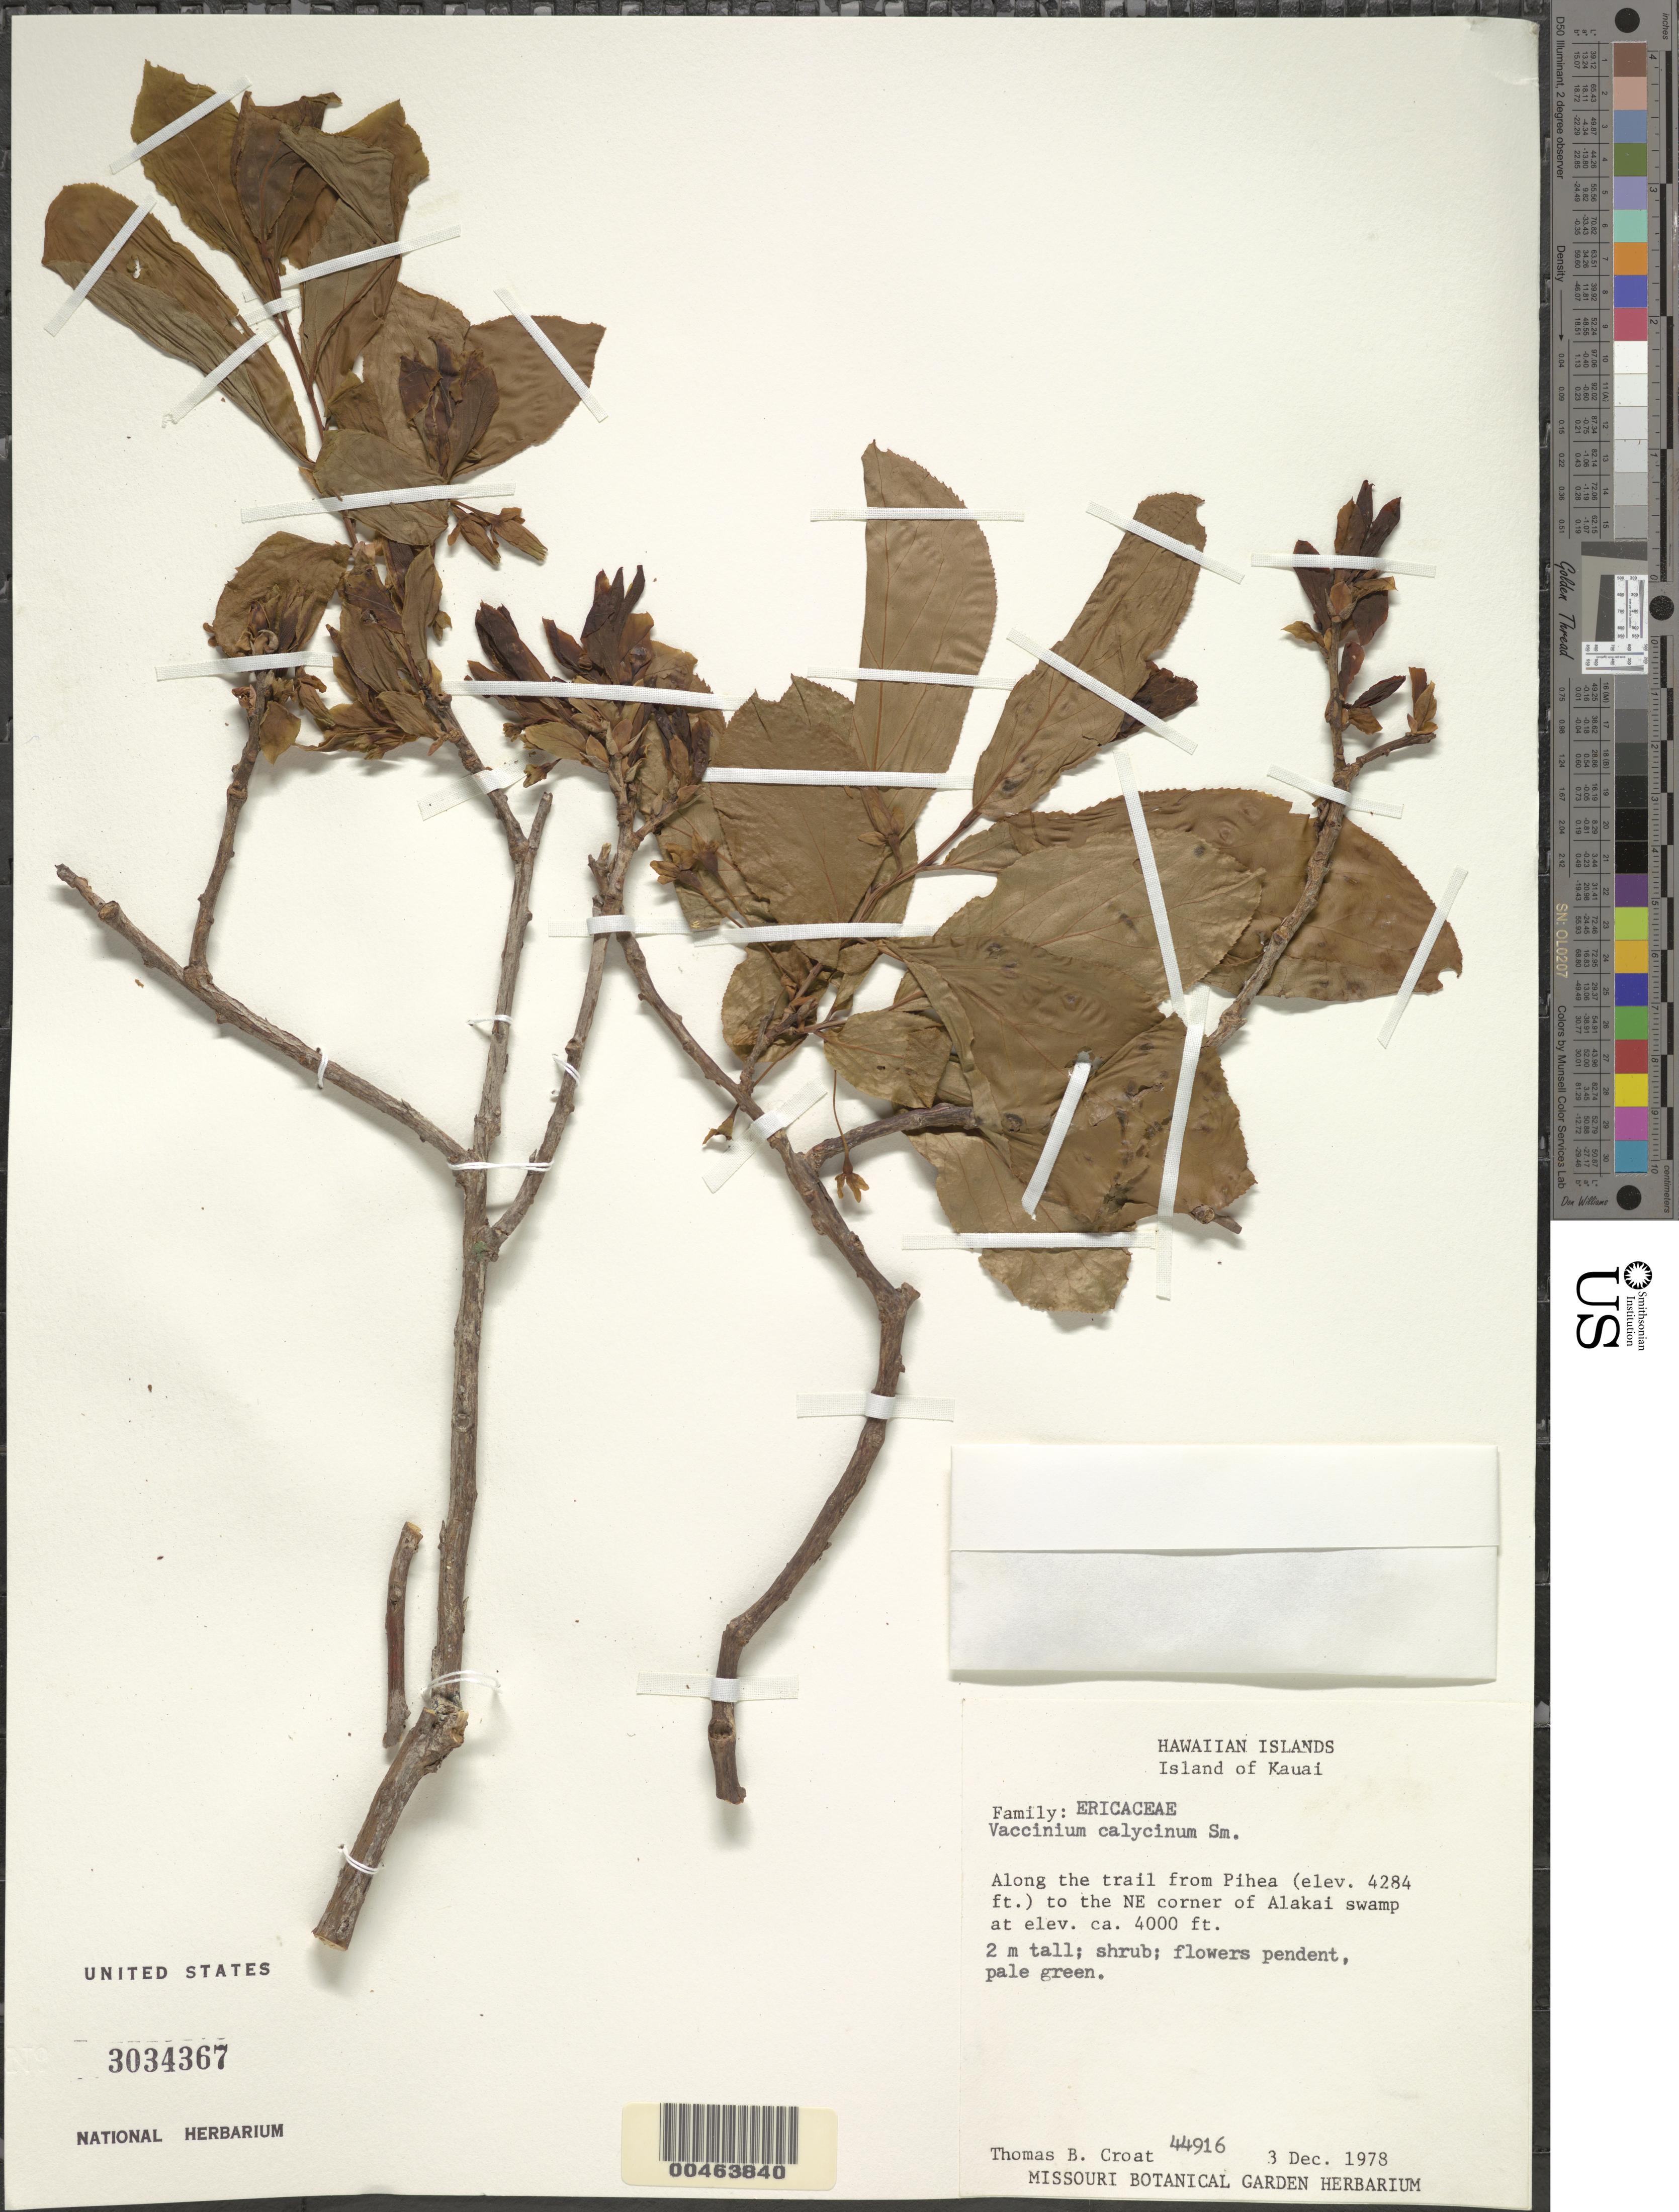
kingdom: Plantae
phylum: Tracheophyta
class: Magnoliopsida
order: Ericales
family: Ericaceae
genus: Vaccinium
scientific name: Vaccinium calycinum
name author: Sm.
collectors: T. B. Croat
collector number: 44916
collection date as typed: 3 Dec 1978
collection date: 1978-12-03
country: United States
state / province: Hawaii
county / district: Kauai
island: Kaua'i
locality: Along the trail from Pihea to the NE corner of Alakai swamp.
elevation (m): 1219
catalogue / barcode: US 3034367